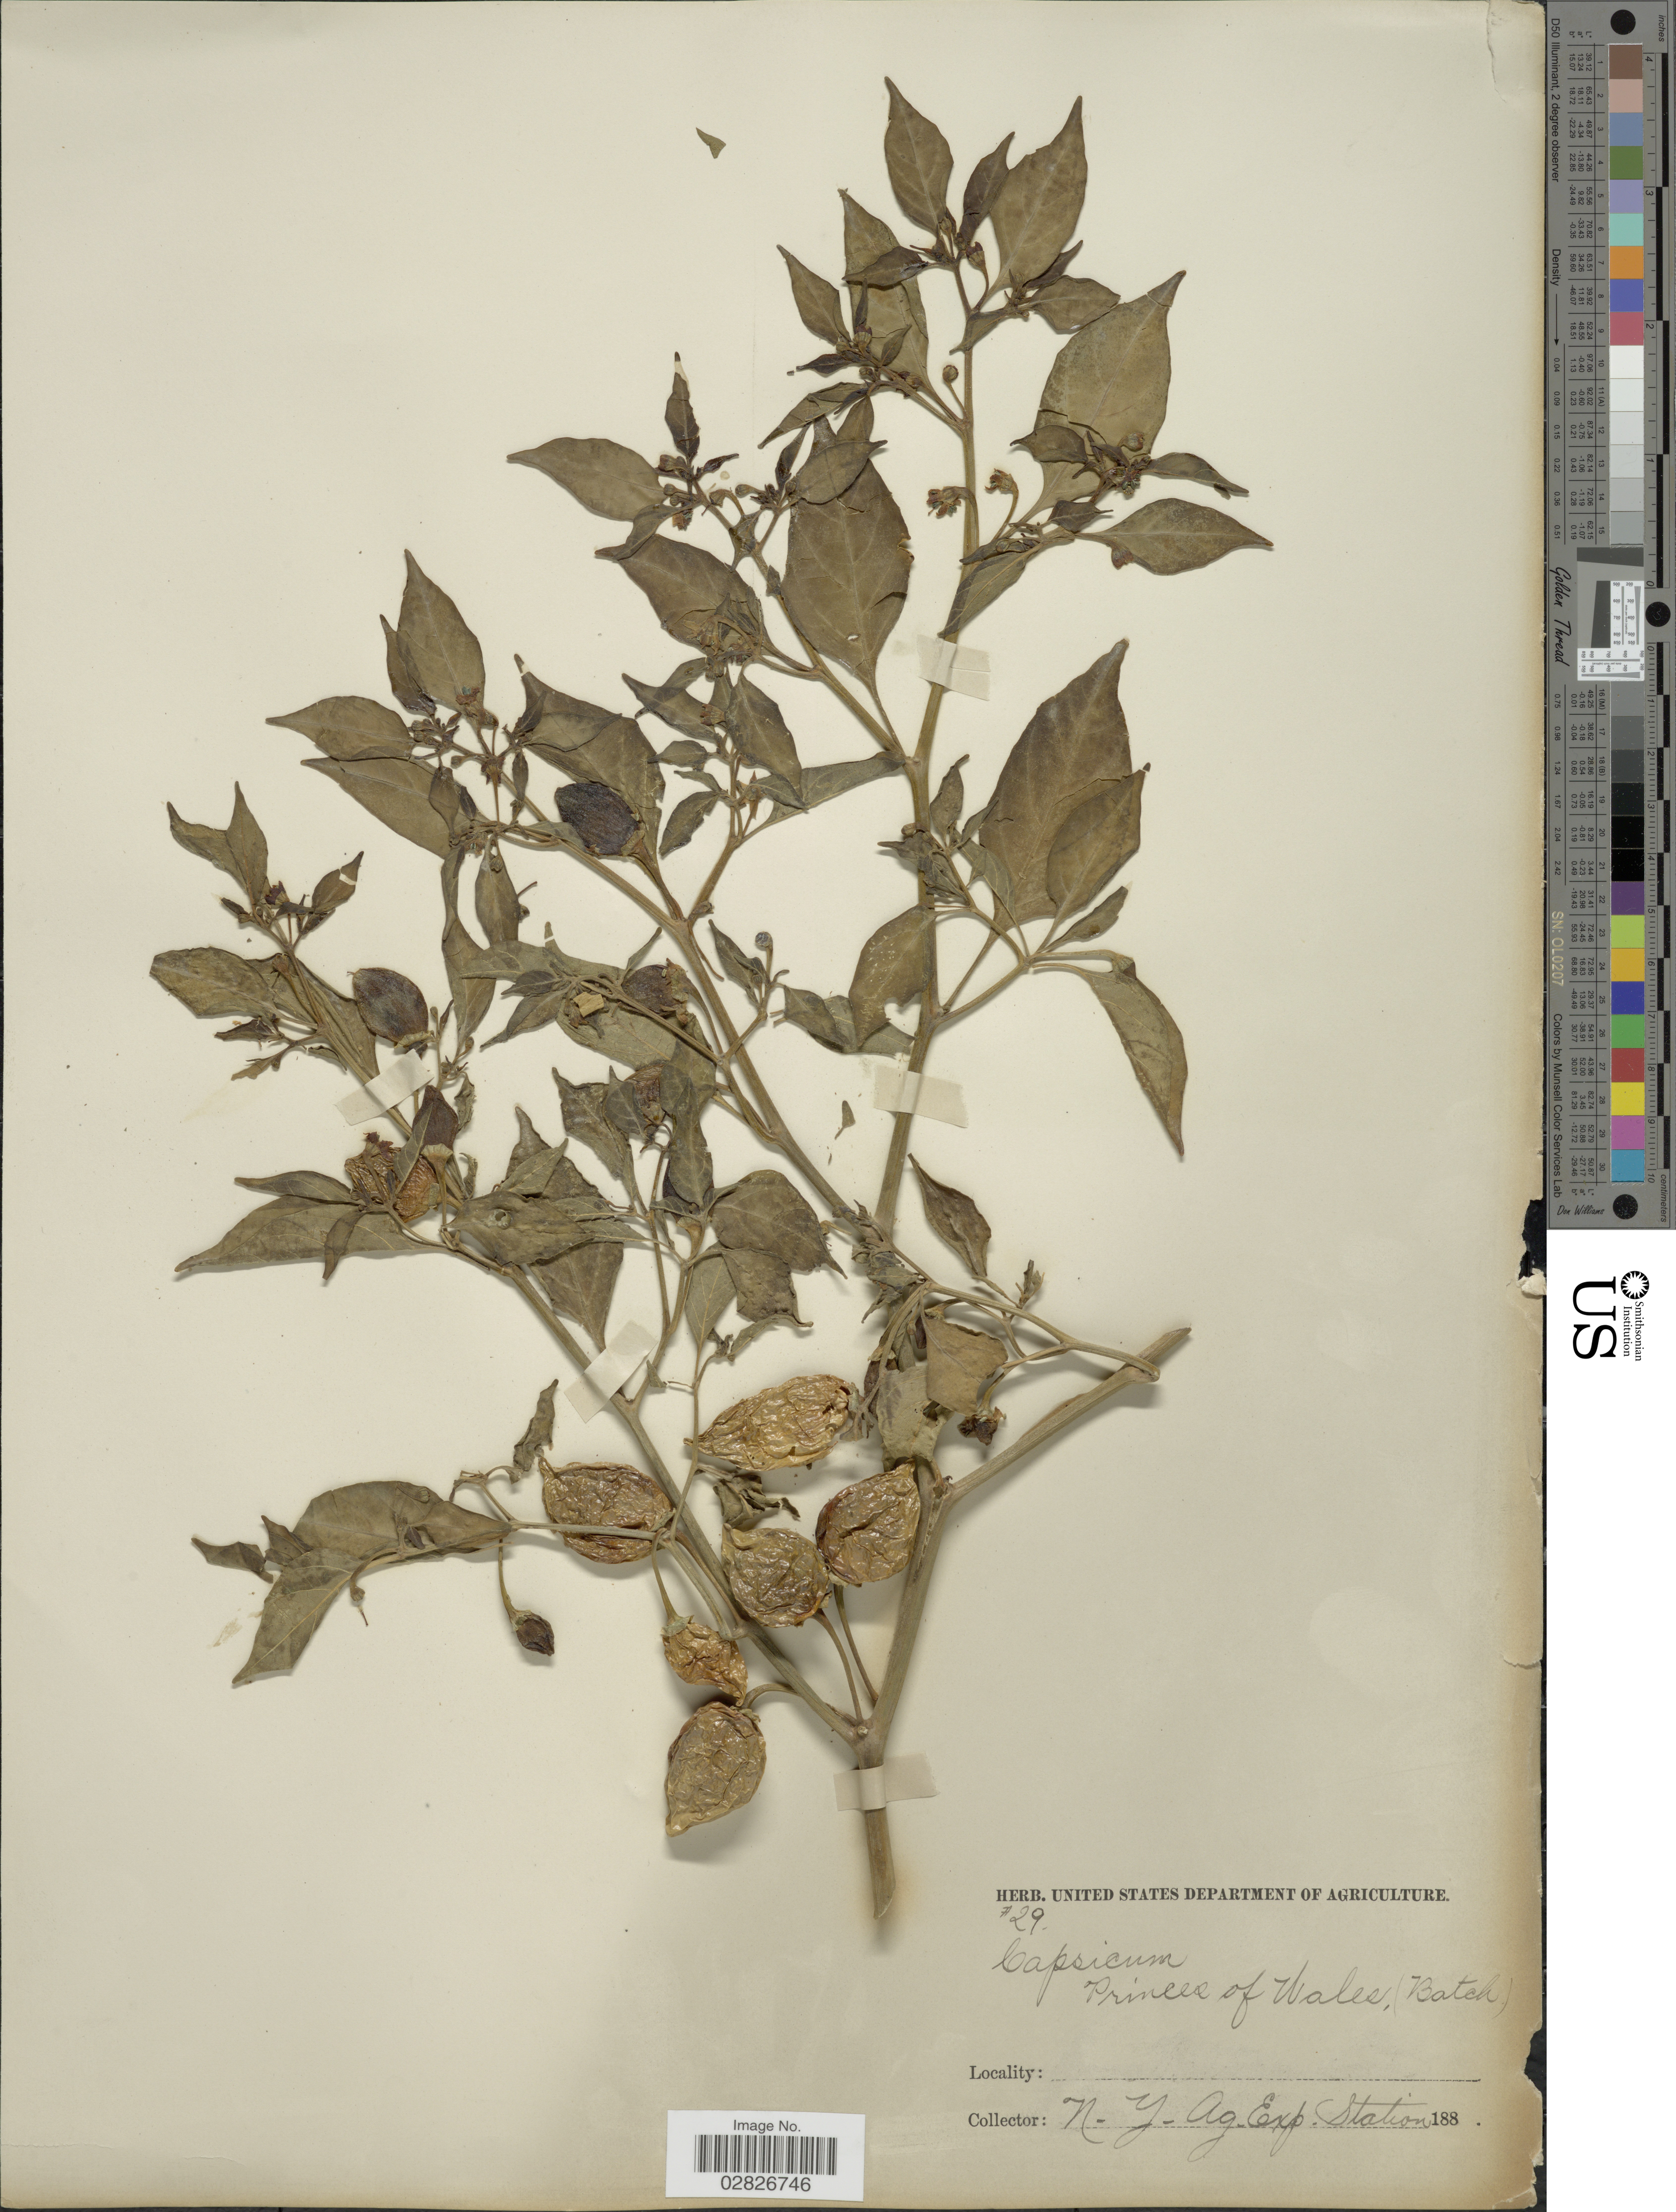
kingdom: Plantae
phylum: Tracheophyta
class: Magnoliopsida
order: Solanales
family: Solanaceae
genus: Capsicum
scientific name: Capsicum sp.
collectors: Facchini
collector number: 29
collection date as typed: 188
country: United States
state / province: New York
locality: N.Y. Ag. Exp. Station.